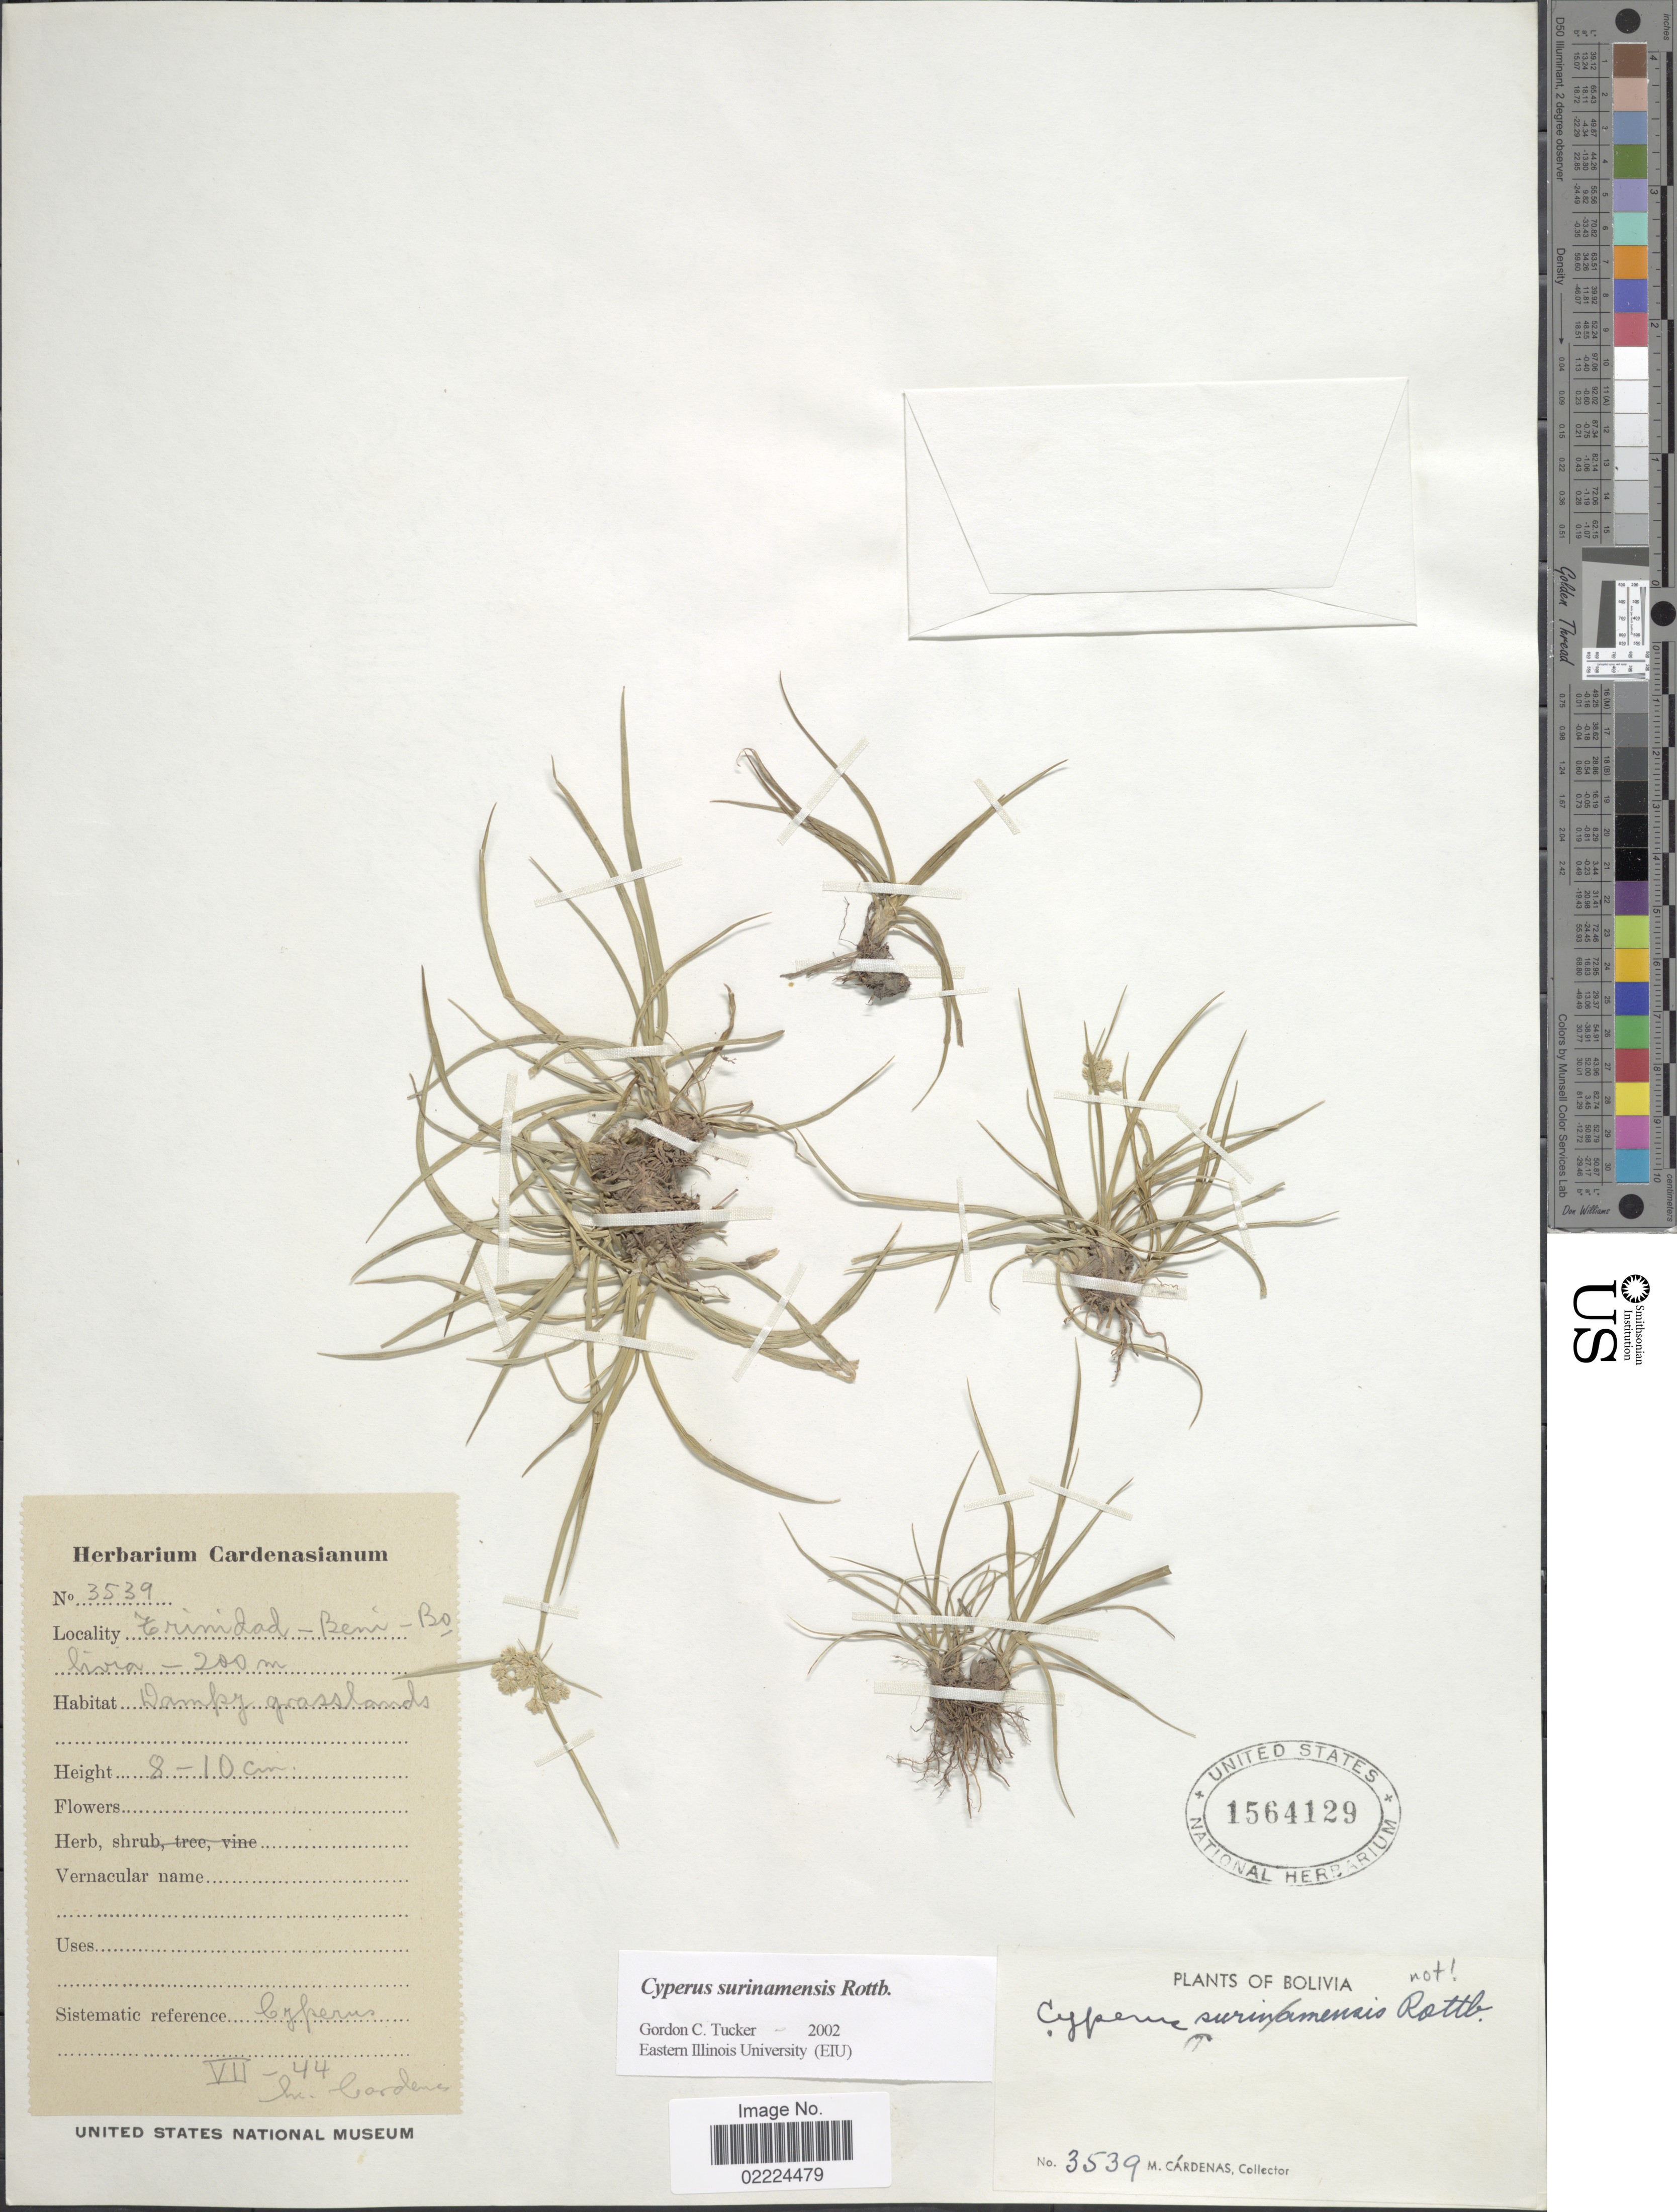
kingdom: Plantae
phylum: Tracheophyta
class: Liliopsida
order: Poales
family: Cyperaceae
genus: Cyperus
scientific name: Cyperus surinamensis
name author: Rottb.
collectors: M. Cárdenas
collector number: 3539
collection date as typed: Transcribed d/m/y: /12/44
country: Bolivia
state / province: Beni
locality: Trinidad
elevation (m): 200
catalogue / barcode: US 1564129